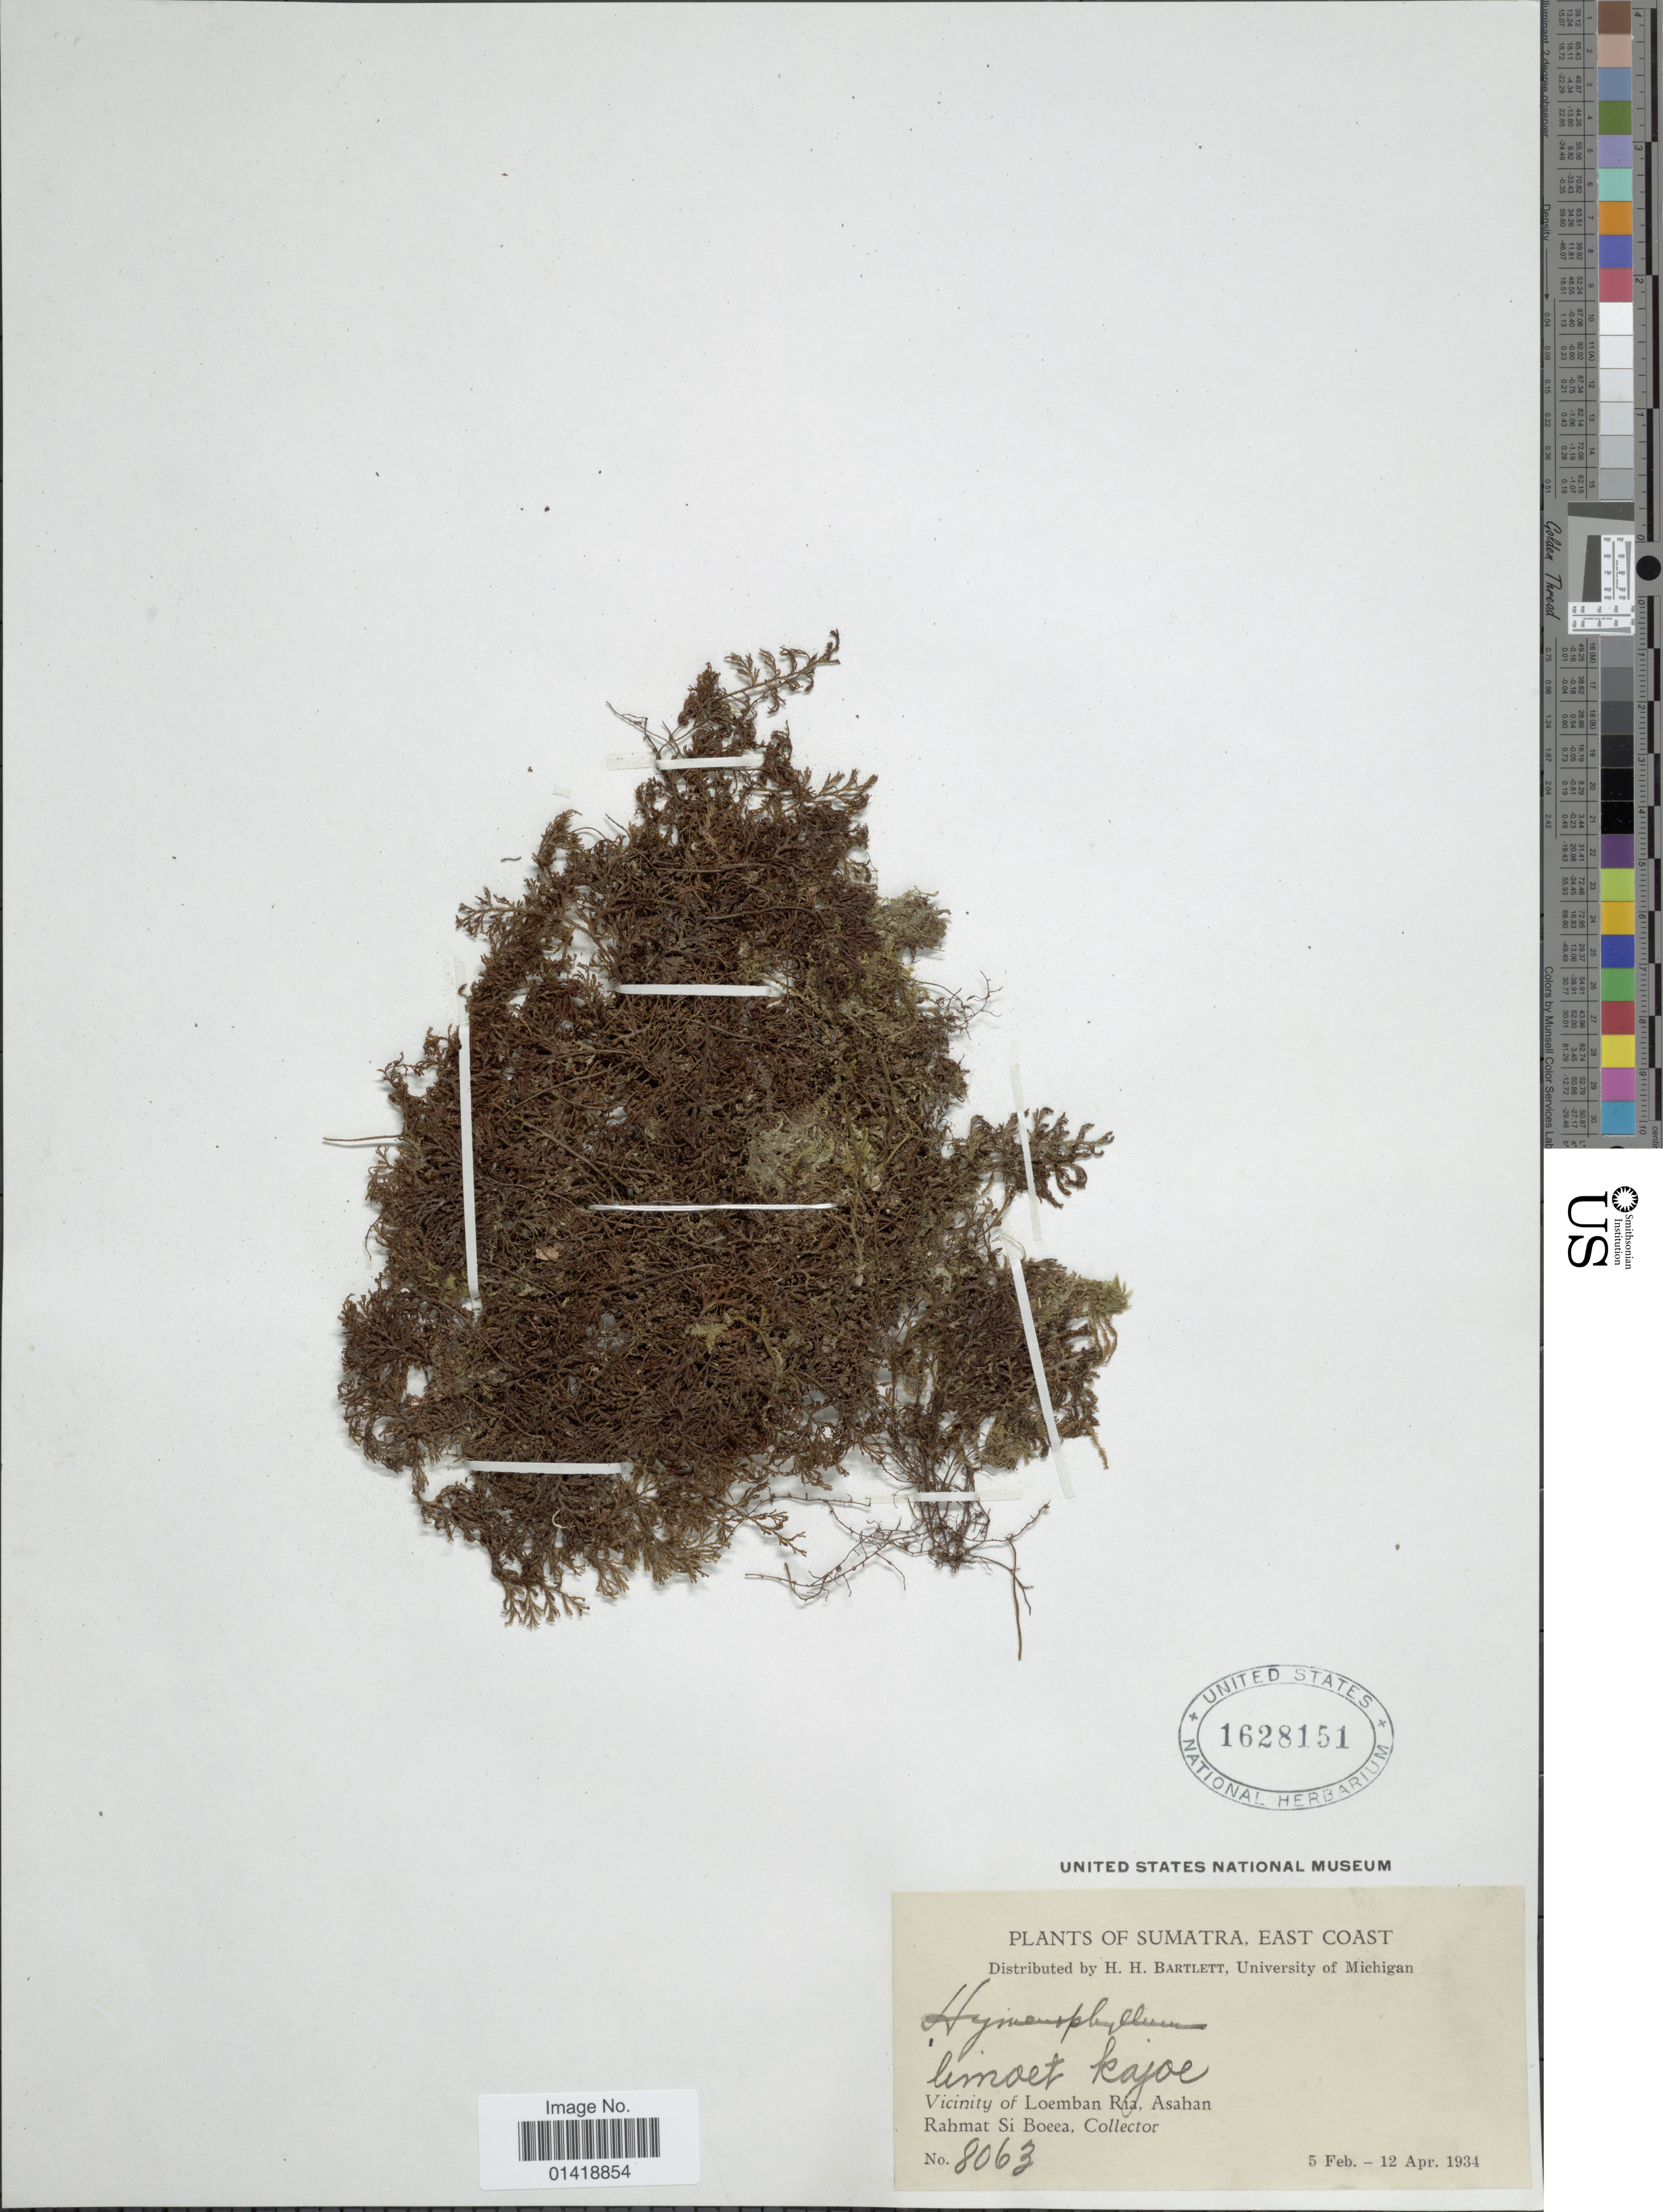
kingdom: Plantae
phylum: Tracheophyta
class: Polypodiopsida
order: Hymenophyllales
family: Hymenophyllaceae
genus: Hymenophyllum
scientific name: Hymenophyllum sp.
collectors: Rahmat Si Boeea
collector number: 8063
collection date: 1934-02-05/1934-04-12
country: Indonesia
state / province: Sumatra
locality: Sumatra, East Coast. Vicinity of Loemban Ria. Asahan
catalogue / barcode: US 1628151